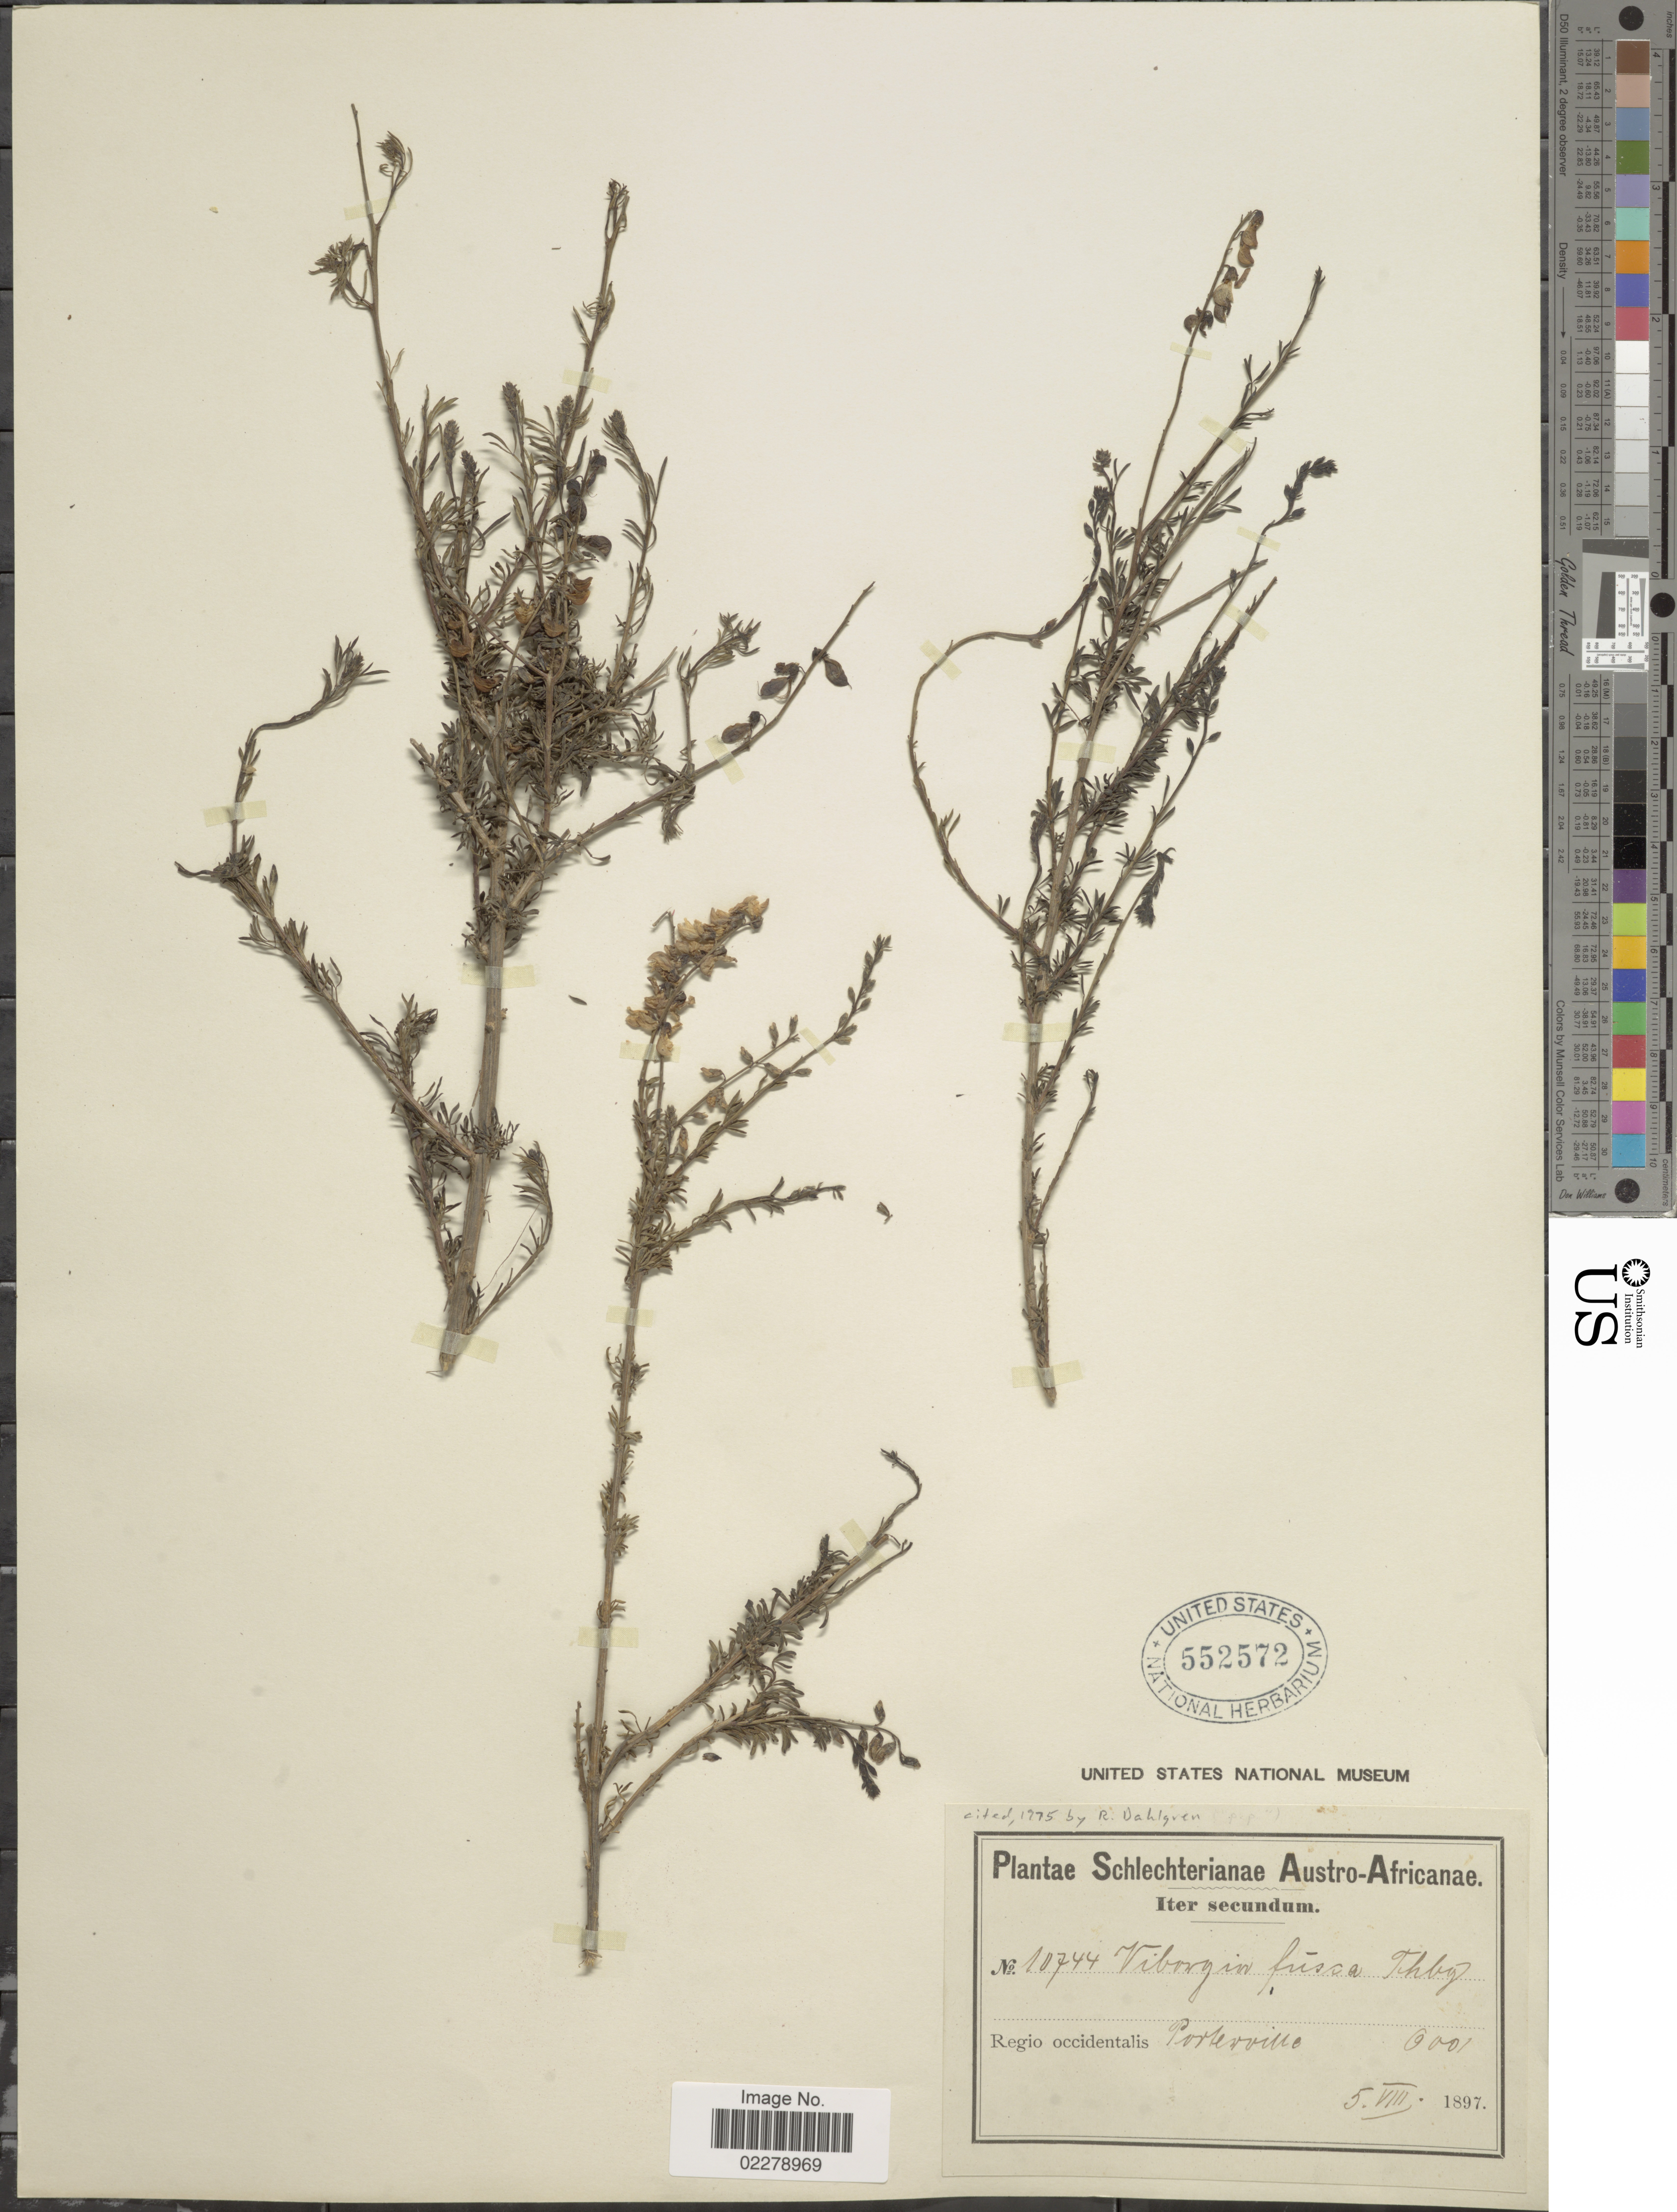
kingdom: Plantae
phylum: Tracheophyta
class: Magnoliopsida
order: Fabales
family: Fabaceae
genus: Wiborgia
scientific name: Wiborgia fusca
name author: Thunb.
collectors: Schlechter, --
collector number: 10744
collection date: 1897-08-05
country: South Africa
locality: Austro- Africanae. Regio occidentalis, Porterville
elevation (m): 183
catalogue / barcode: US 552572